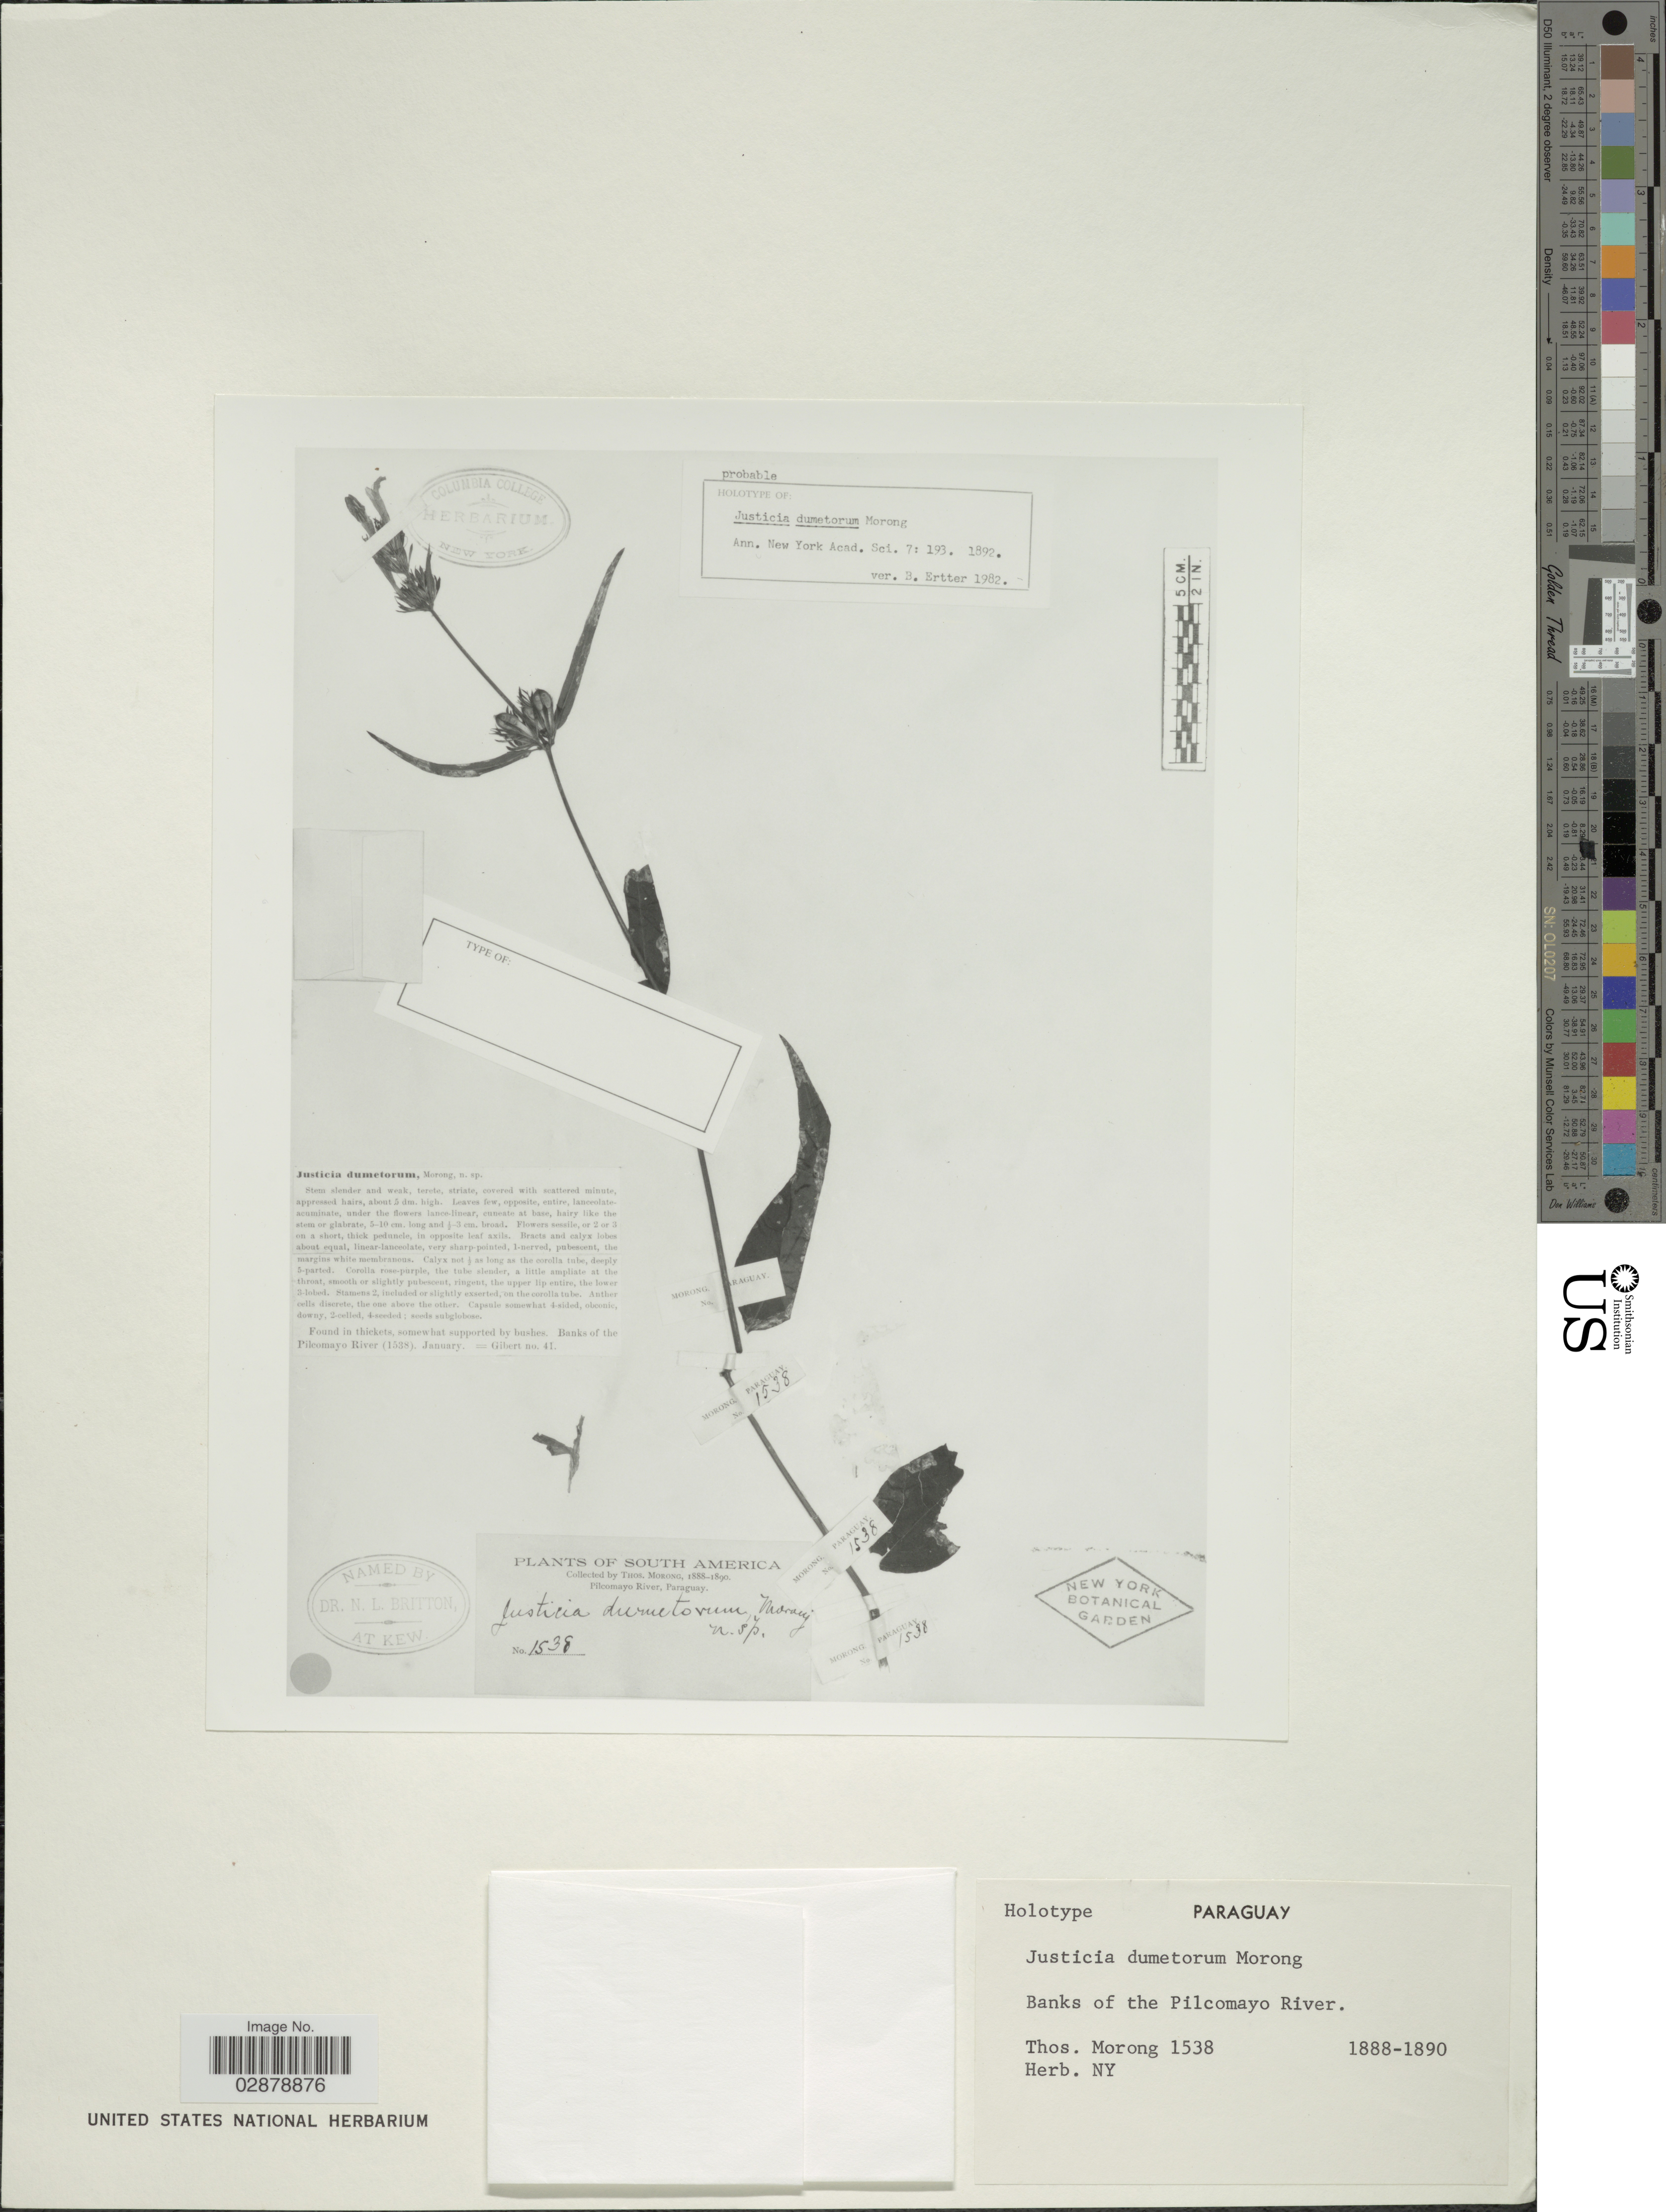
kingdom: Plantae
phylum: Tracheophyta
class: Magnoliopsida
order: Lamiales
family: Acanthaceae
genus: Justicia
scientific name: Justicia dumetorum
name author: Morong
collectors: ex herb. T. Morong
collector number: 1538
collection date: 1888-01/1890-01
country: Paraguay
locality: Banks of the Pilcomayo River.